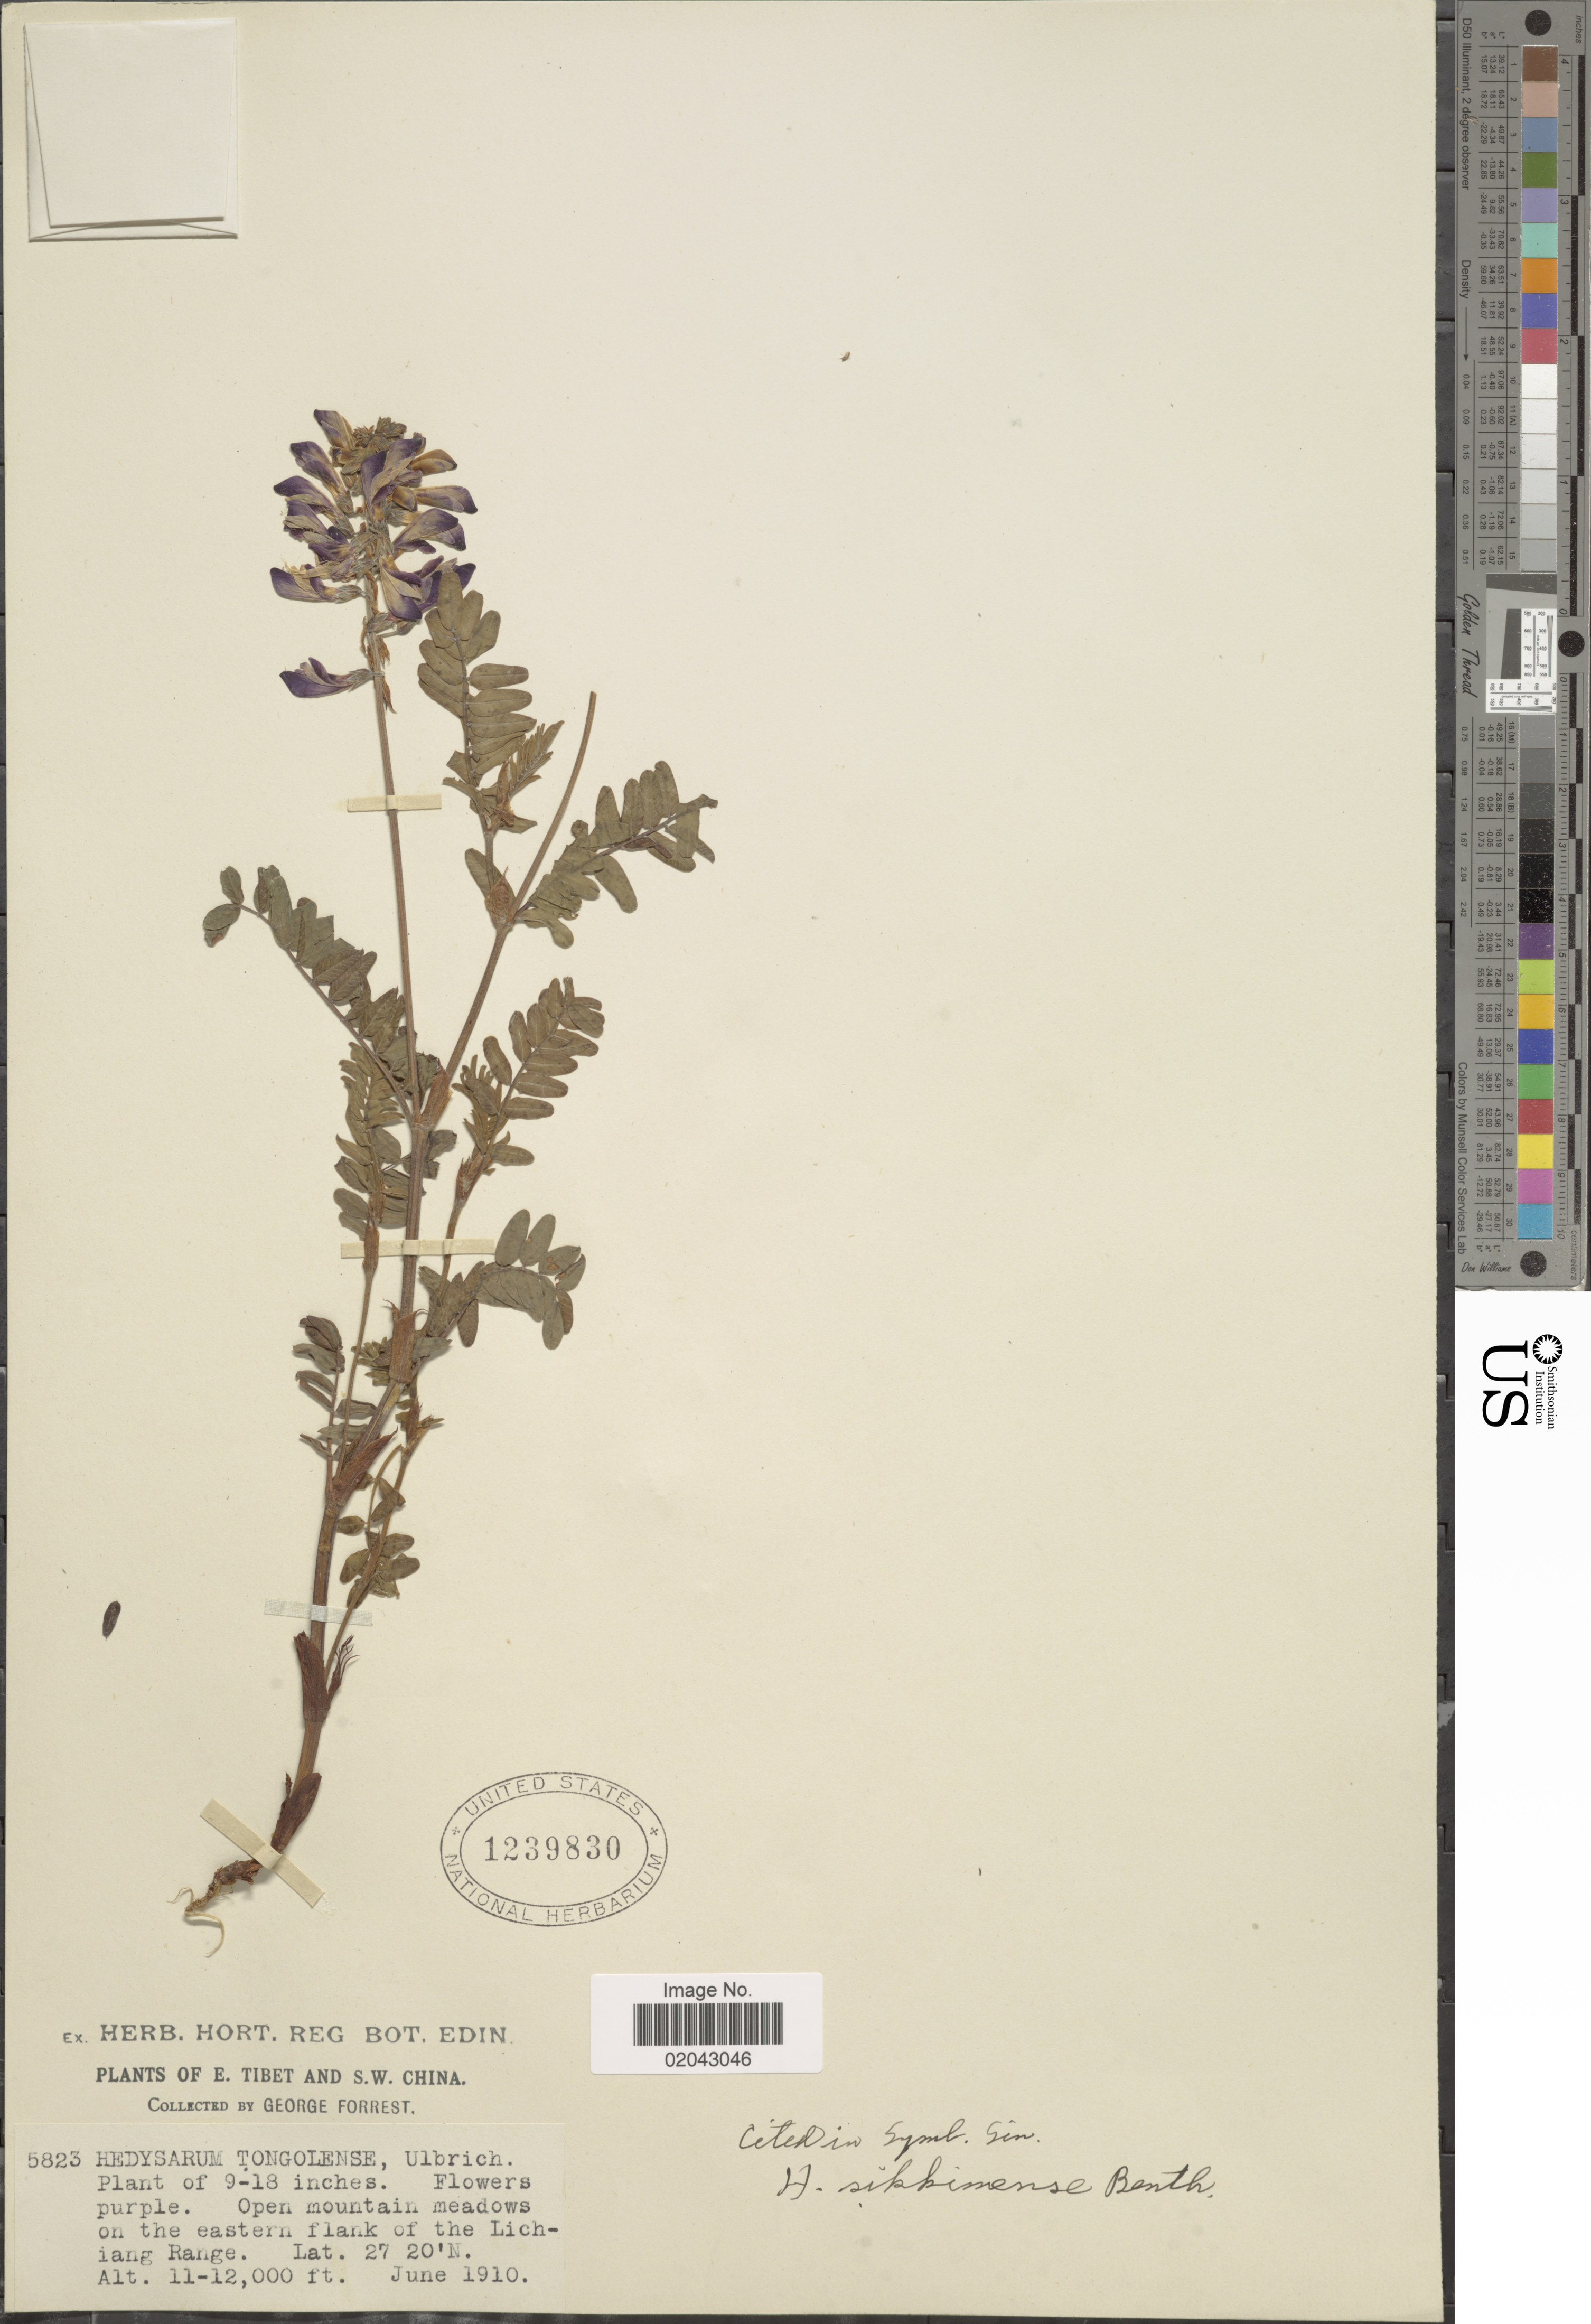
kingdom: Plantae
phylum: Tracheophyta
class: Magnoliopsida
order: Fabales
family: Fabaceae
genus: Hedysarum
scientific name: Hedysarum sikkimense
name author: Baker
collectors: G. Forrest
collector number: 5823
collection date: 1910-06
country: China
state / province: Xizang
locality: E. Tibet and S.W. China, on the eastern flank of the Lichiang Range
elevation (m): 3353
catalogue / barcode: US 1239830